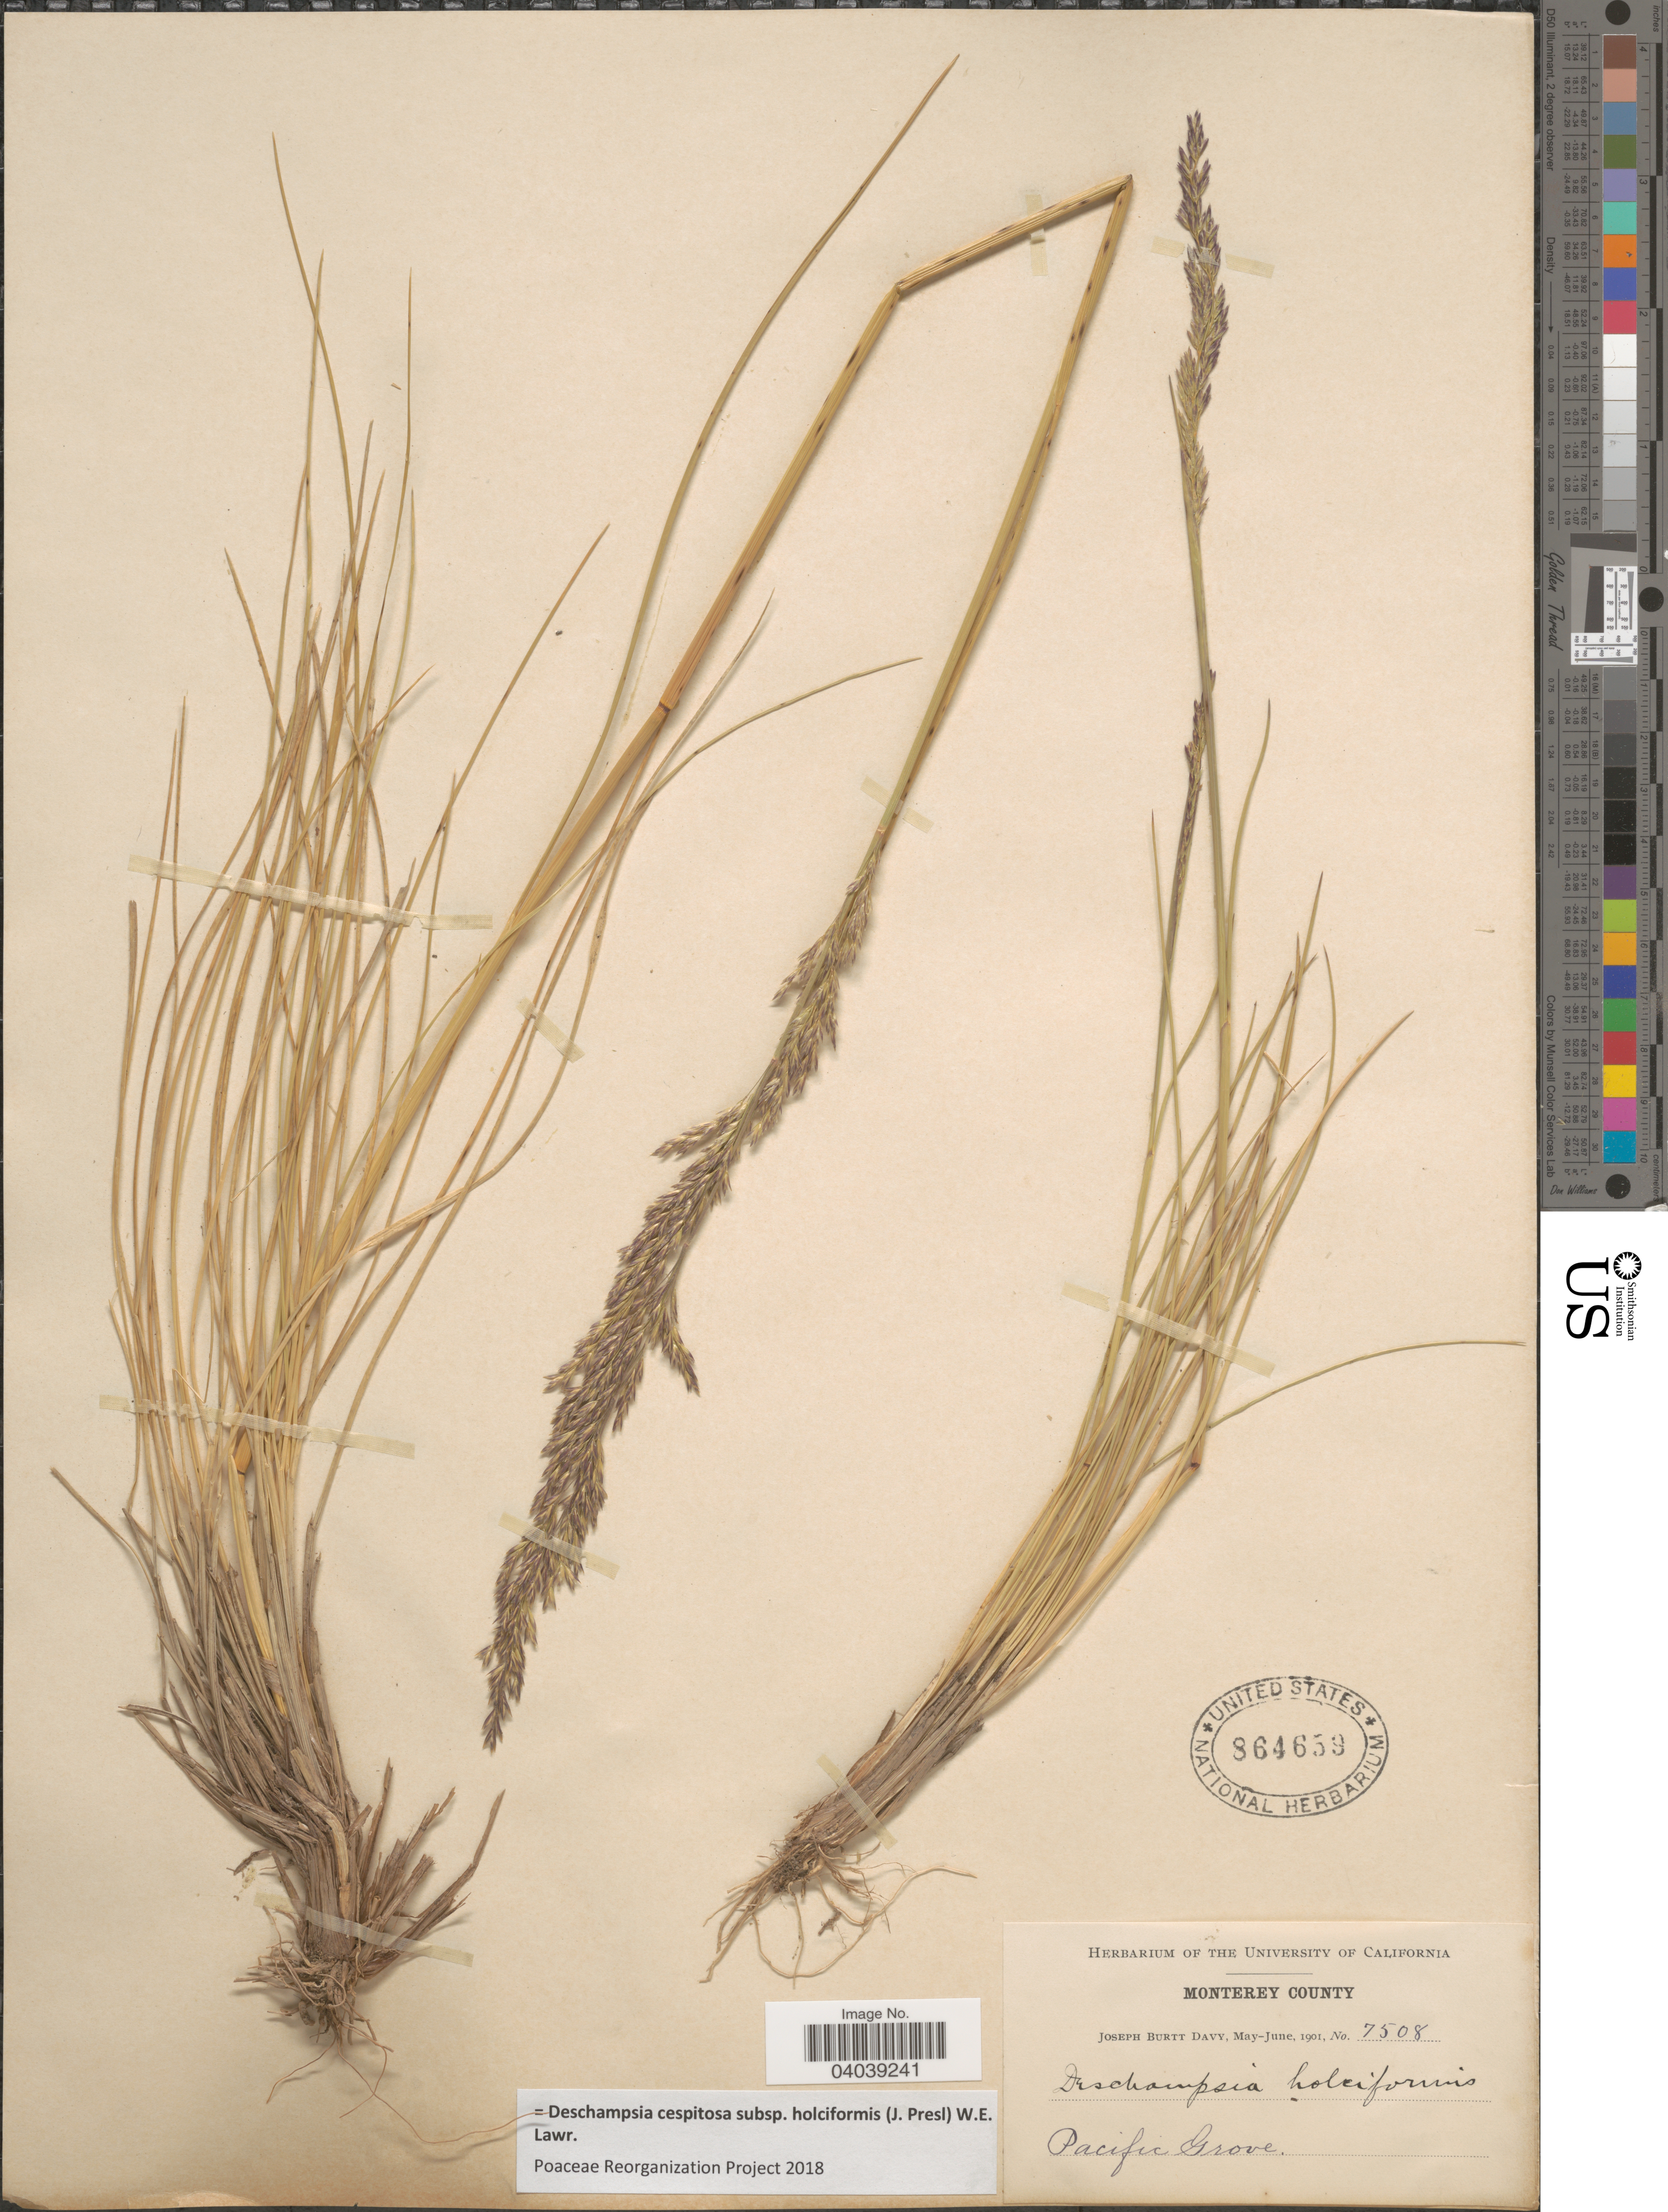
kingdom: Plantae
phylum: Tracheophyta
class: Liliopsida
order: Poales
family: Poaceae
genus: Deschampsia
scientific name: Deschampsia cespitosa subsp. holciformis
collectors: J. Burtt Davy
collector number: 7508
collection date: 1901-05/1901-06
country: United States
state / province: California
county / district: Monterey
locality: Monterey County. Pacific Grove.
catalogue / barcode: US 864659